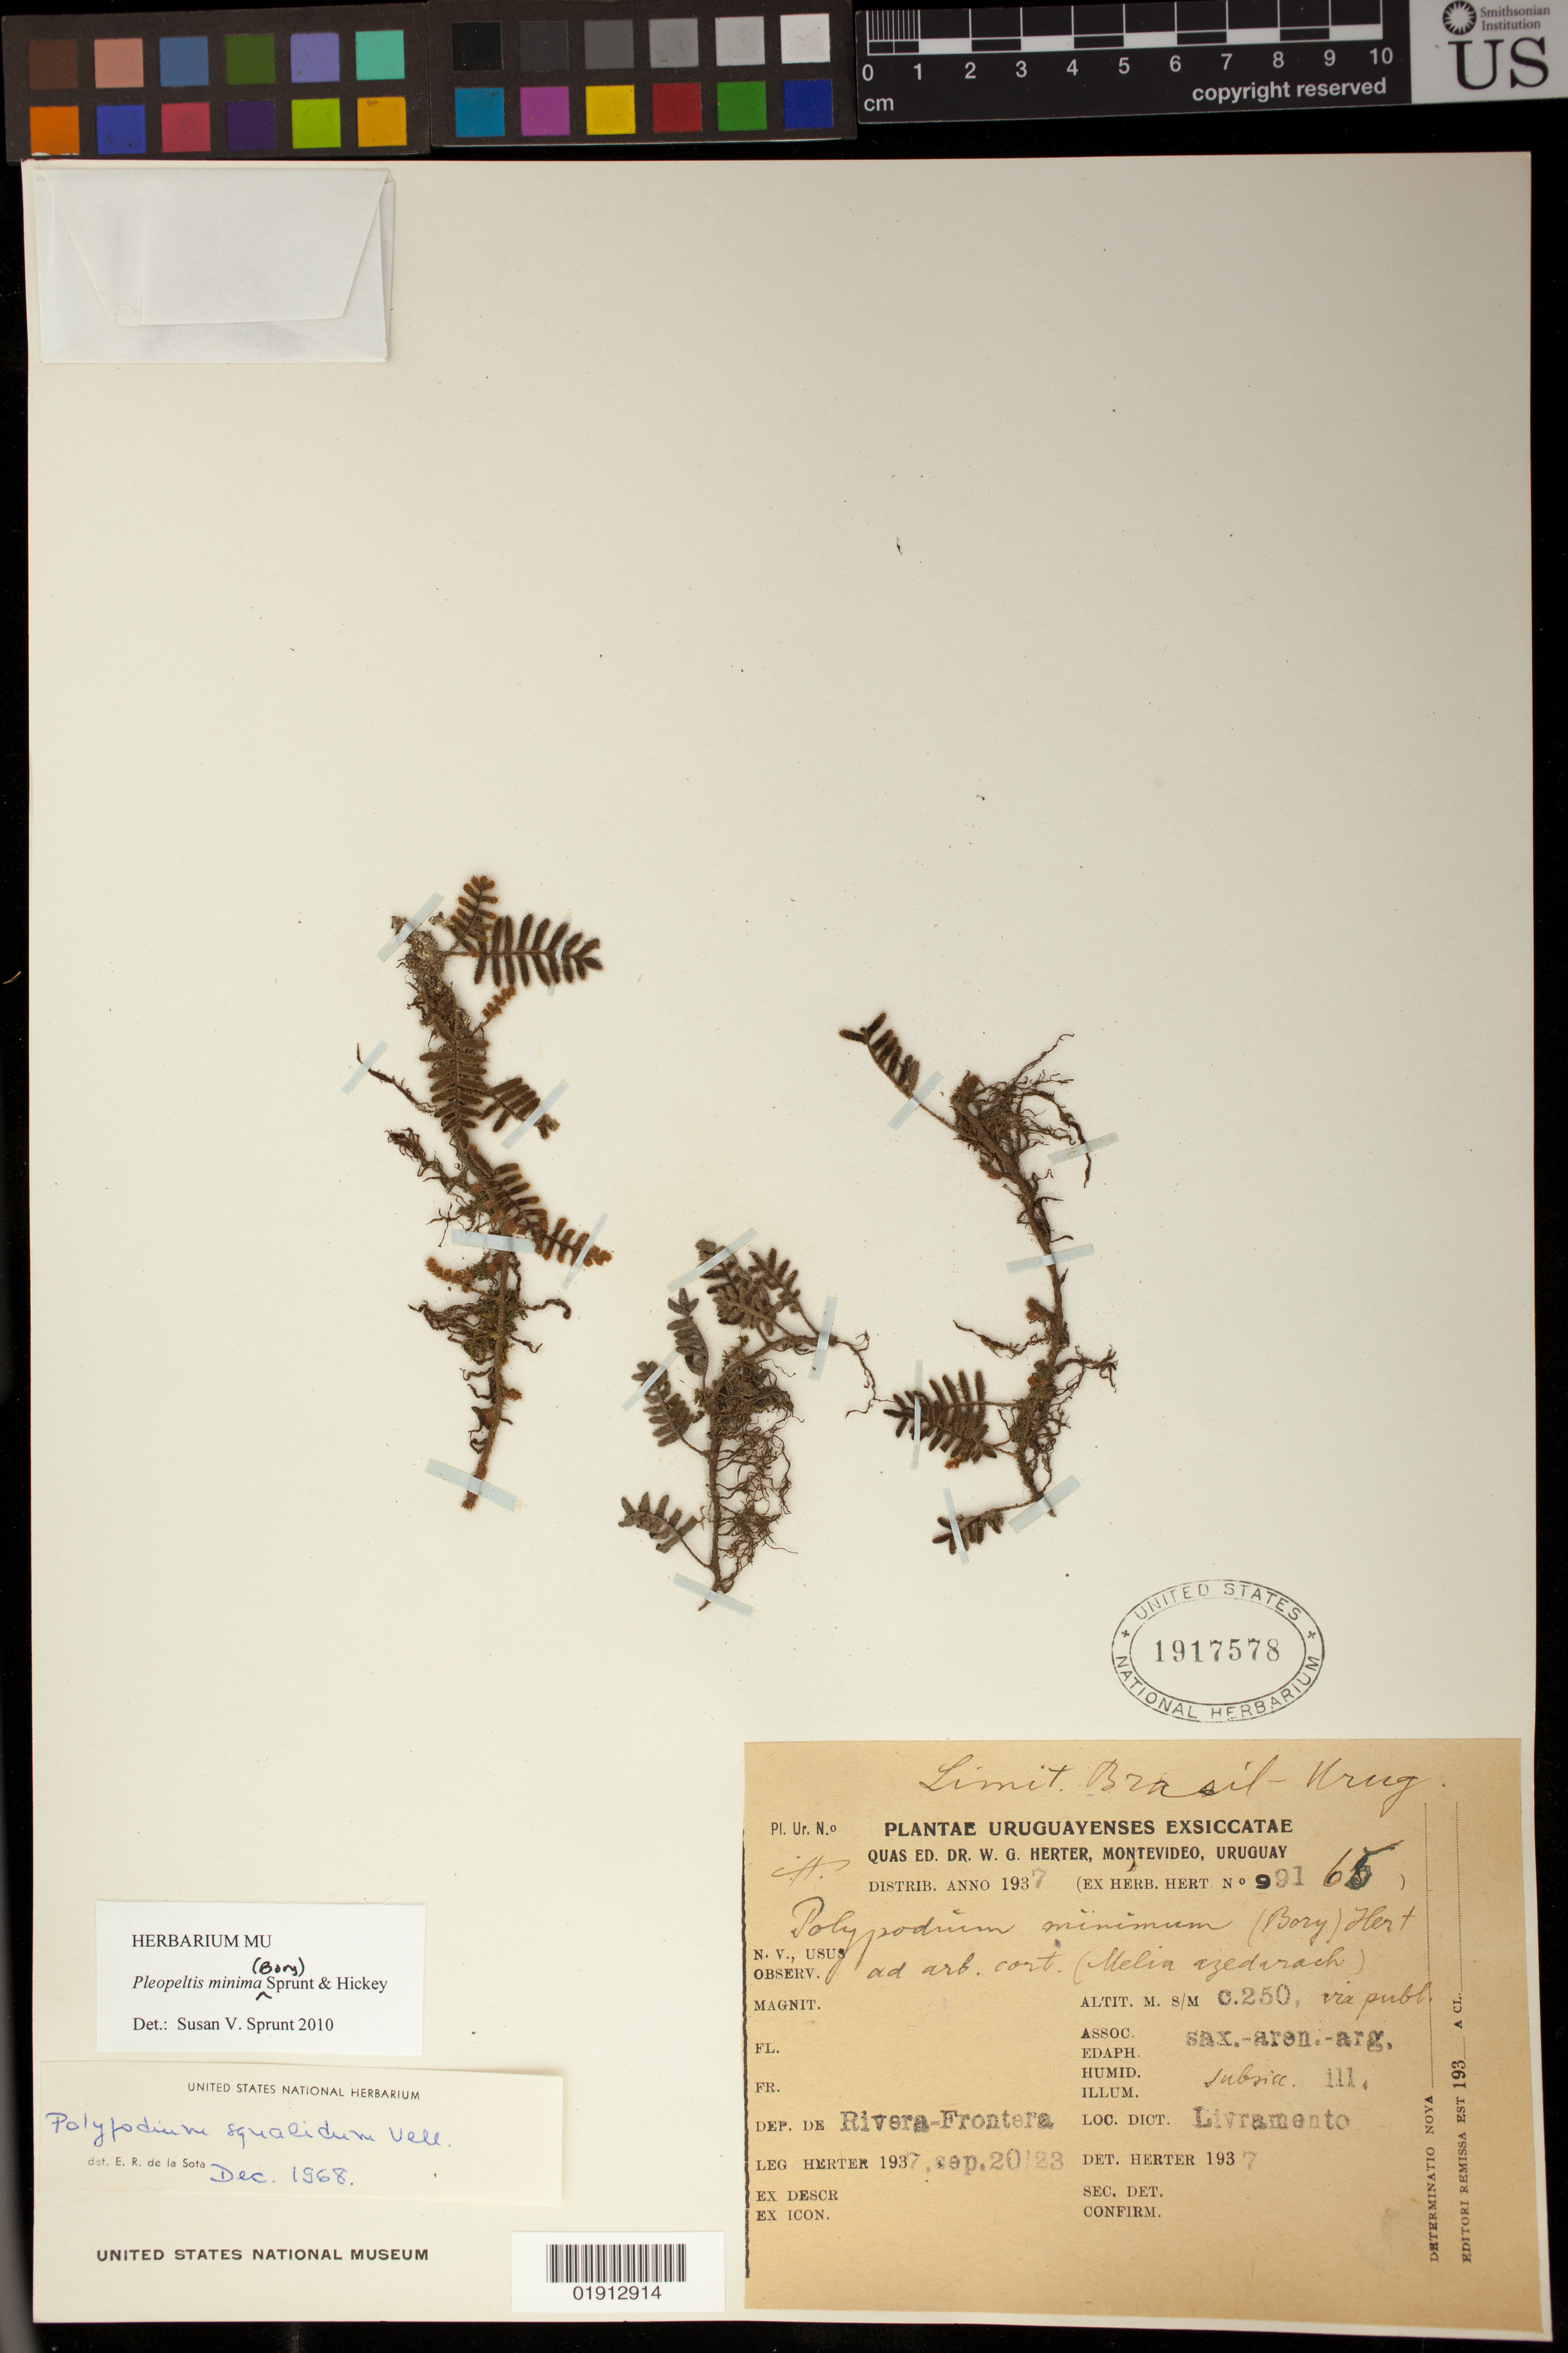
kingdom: Plantae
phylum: Tracheophyta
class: Polypodiopsida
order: Polypodiales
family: Polypodiaceae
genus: Pleopeltis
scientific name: Pleopeltis minima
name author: (Bory) J. Prado & R. Y. Hirai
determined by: Sprunt, S. V.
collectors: W. G. Herter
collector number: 99165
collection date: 1937-09-20,1937-09-23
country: Uruguay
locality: Dep. de Rivera-Frontera, Livramento.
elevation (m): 250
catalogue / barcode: US 1917578